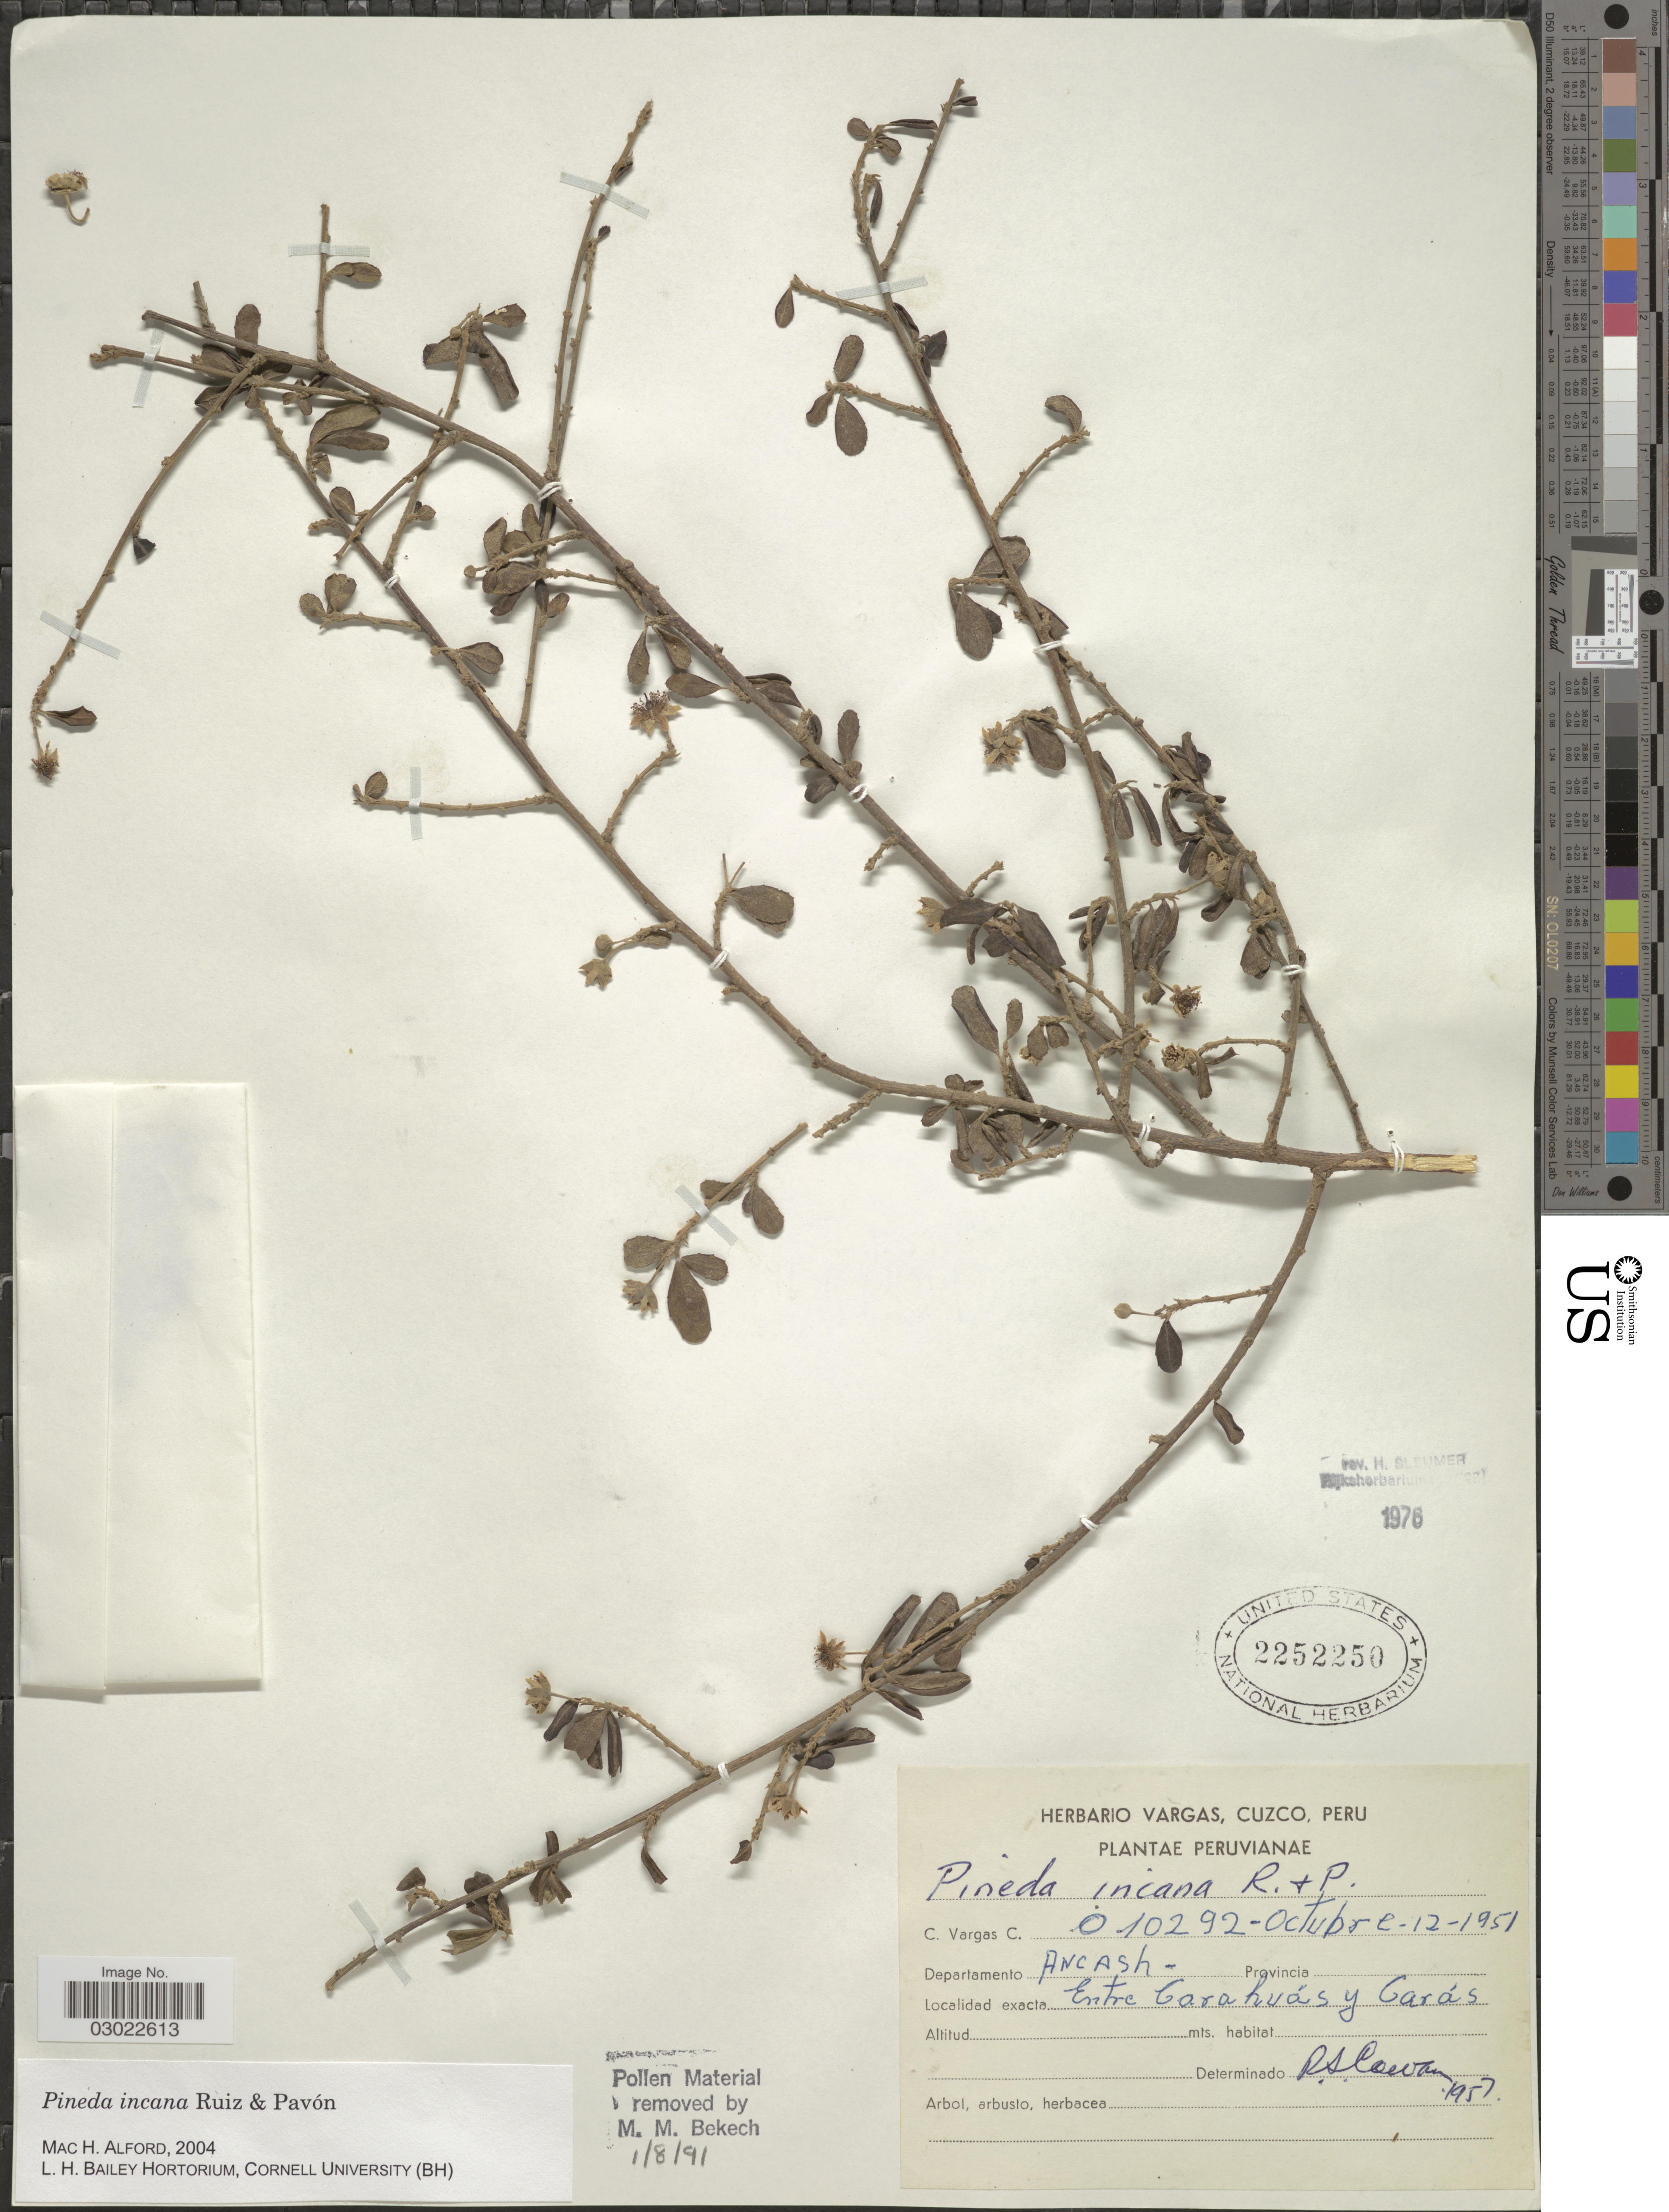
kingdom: Plantae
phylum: Tracheophyta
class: Magnoliopsida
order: Malpighiales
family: Salicaceae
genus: Pineda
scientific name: Pineda incana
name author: Ruiz & Pav.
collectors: C. Vargas Calderón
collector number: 010292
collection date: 1951-10-12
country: Peru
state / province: Ancash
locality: Departamento Ancash, Entre Carahás y Garás.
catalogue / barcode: US 2252250